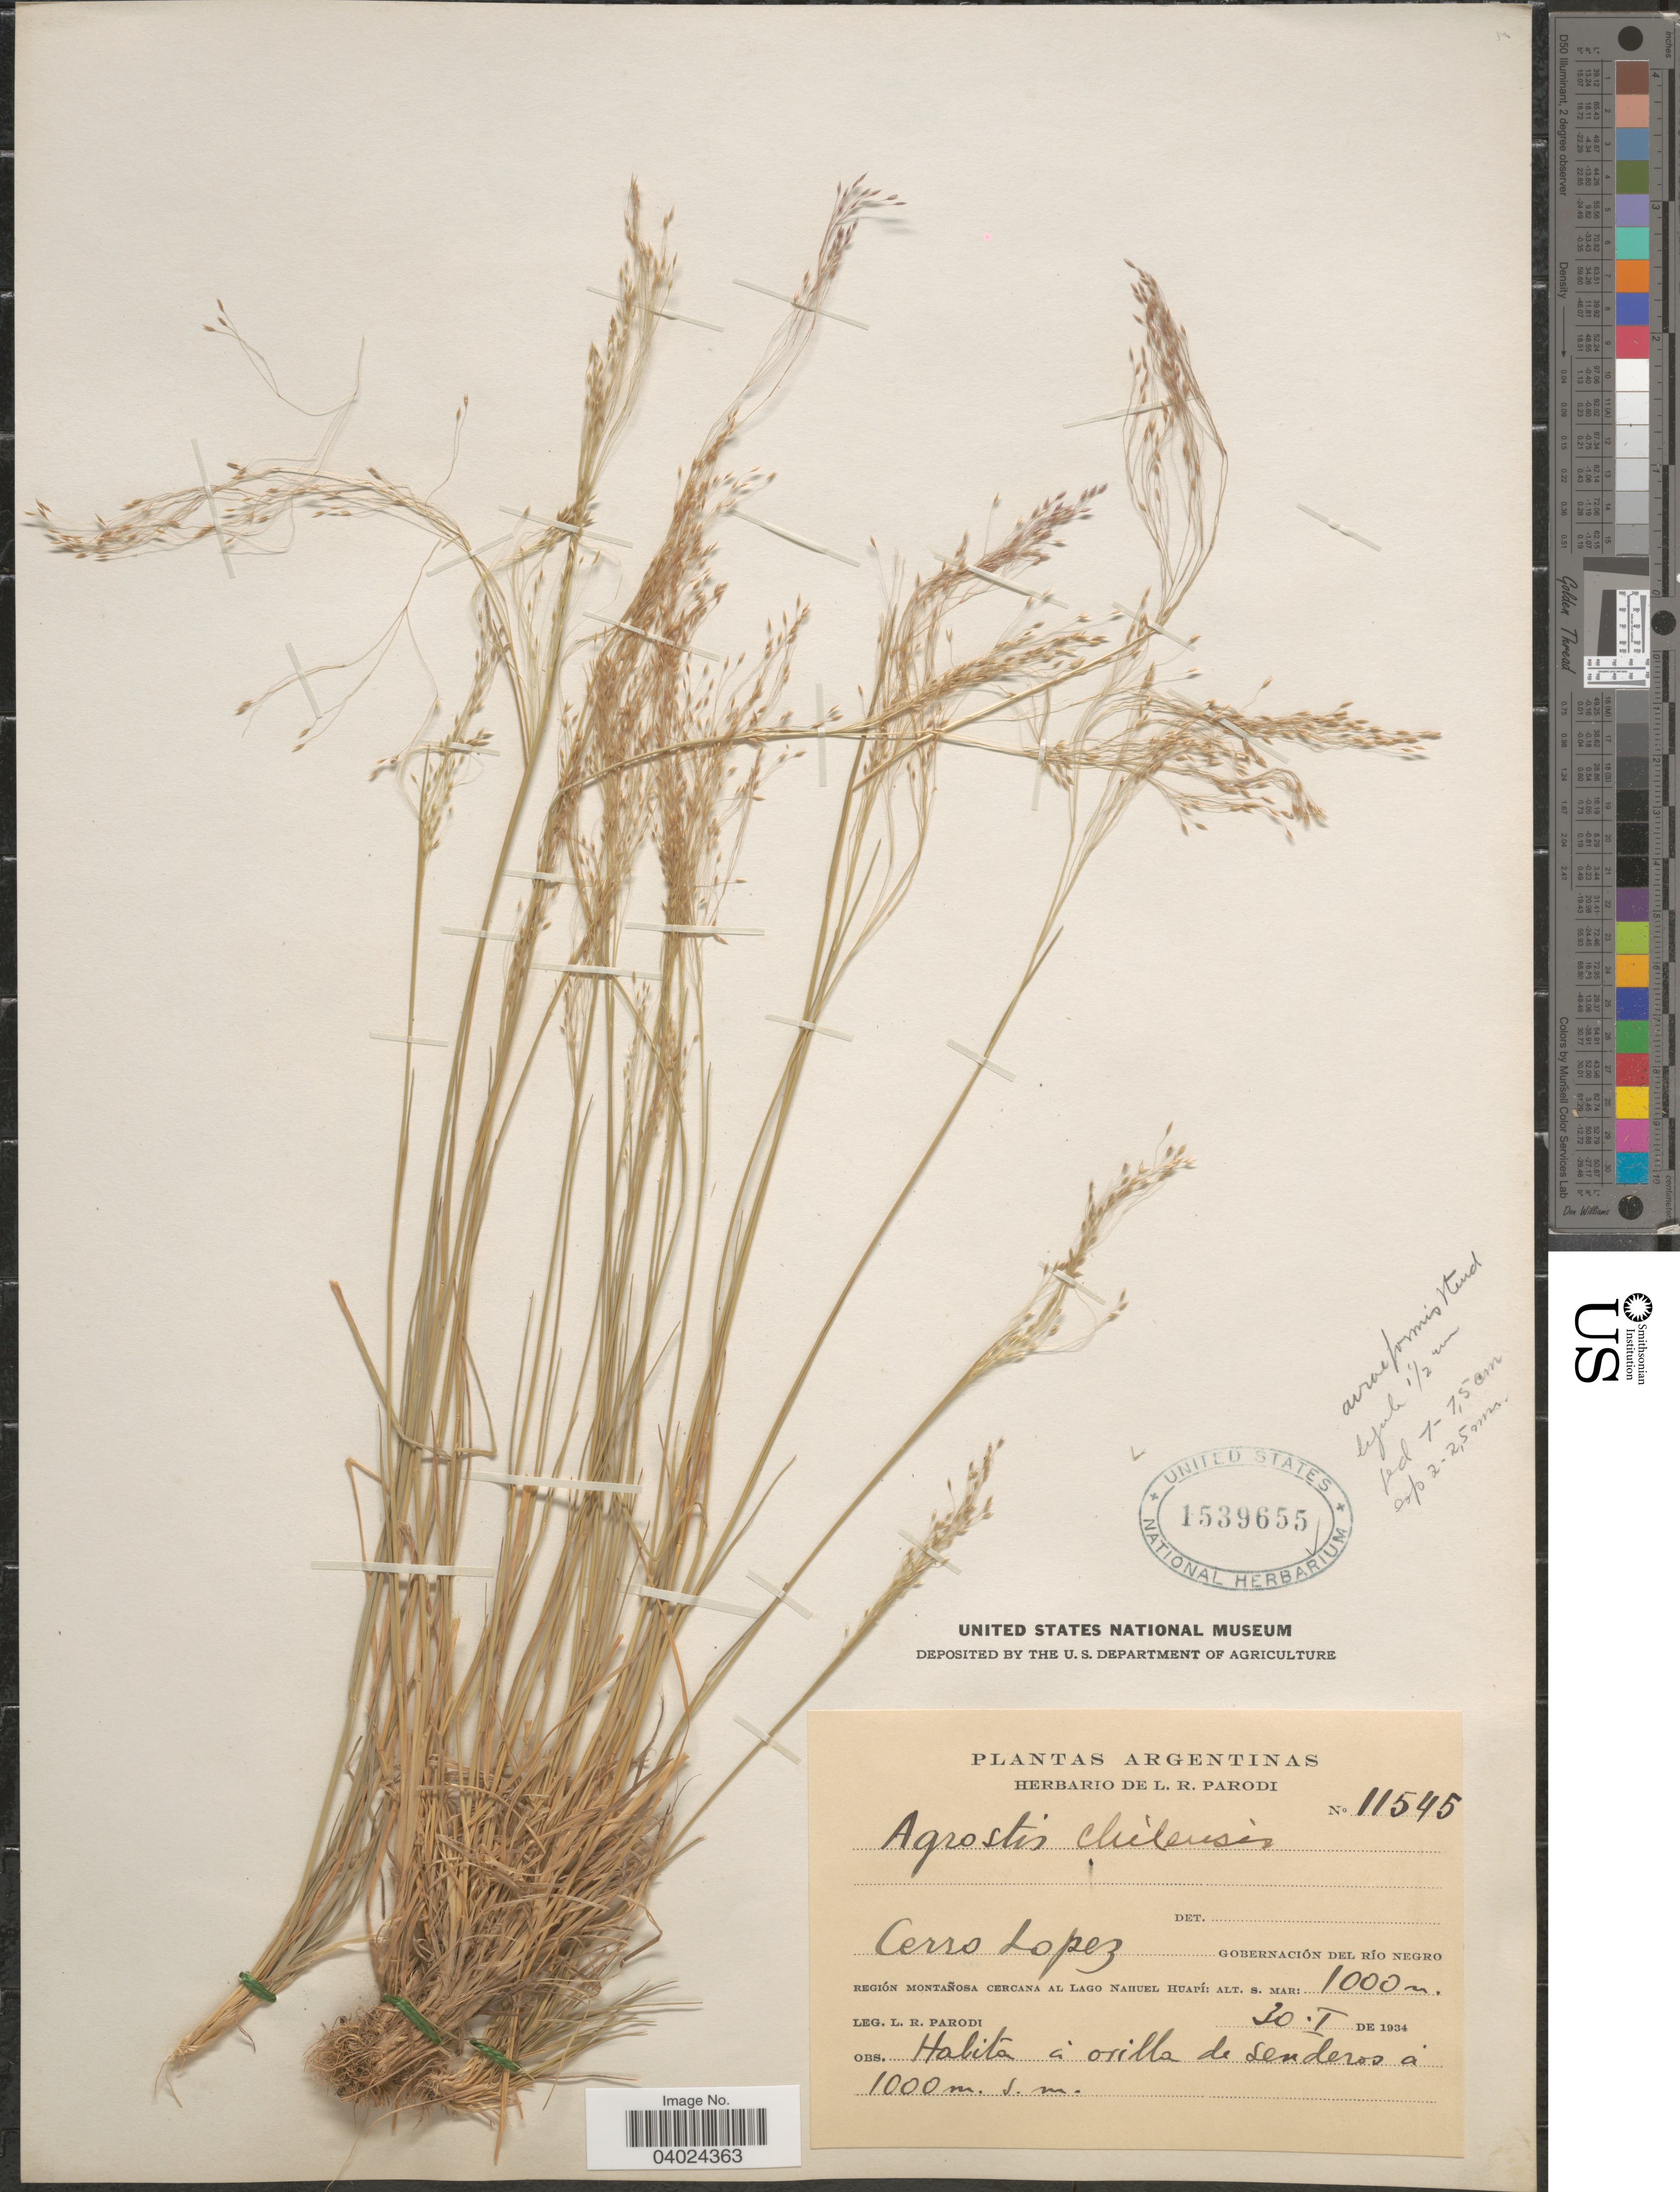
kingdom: Plantae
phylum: Tracheophyta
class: Liliopsida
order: Poales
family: Poaceae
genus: Agrostis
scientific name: Agrostis leptotricha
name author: É. Desv.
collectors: L. R. Parodi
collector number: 11545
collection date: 1934-01-30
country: Argentina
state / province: Rio Negro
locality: Cerro Lopez. Gobernación del Río Negro. Región montañosa cercana al Lago Nahuel Huapí. À orilla de Senderos.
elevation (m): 1000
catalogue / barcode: US 1539655